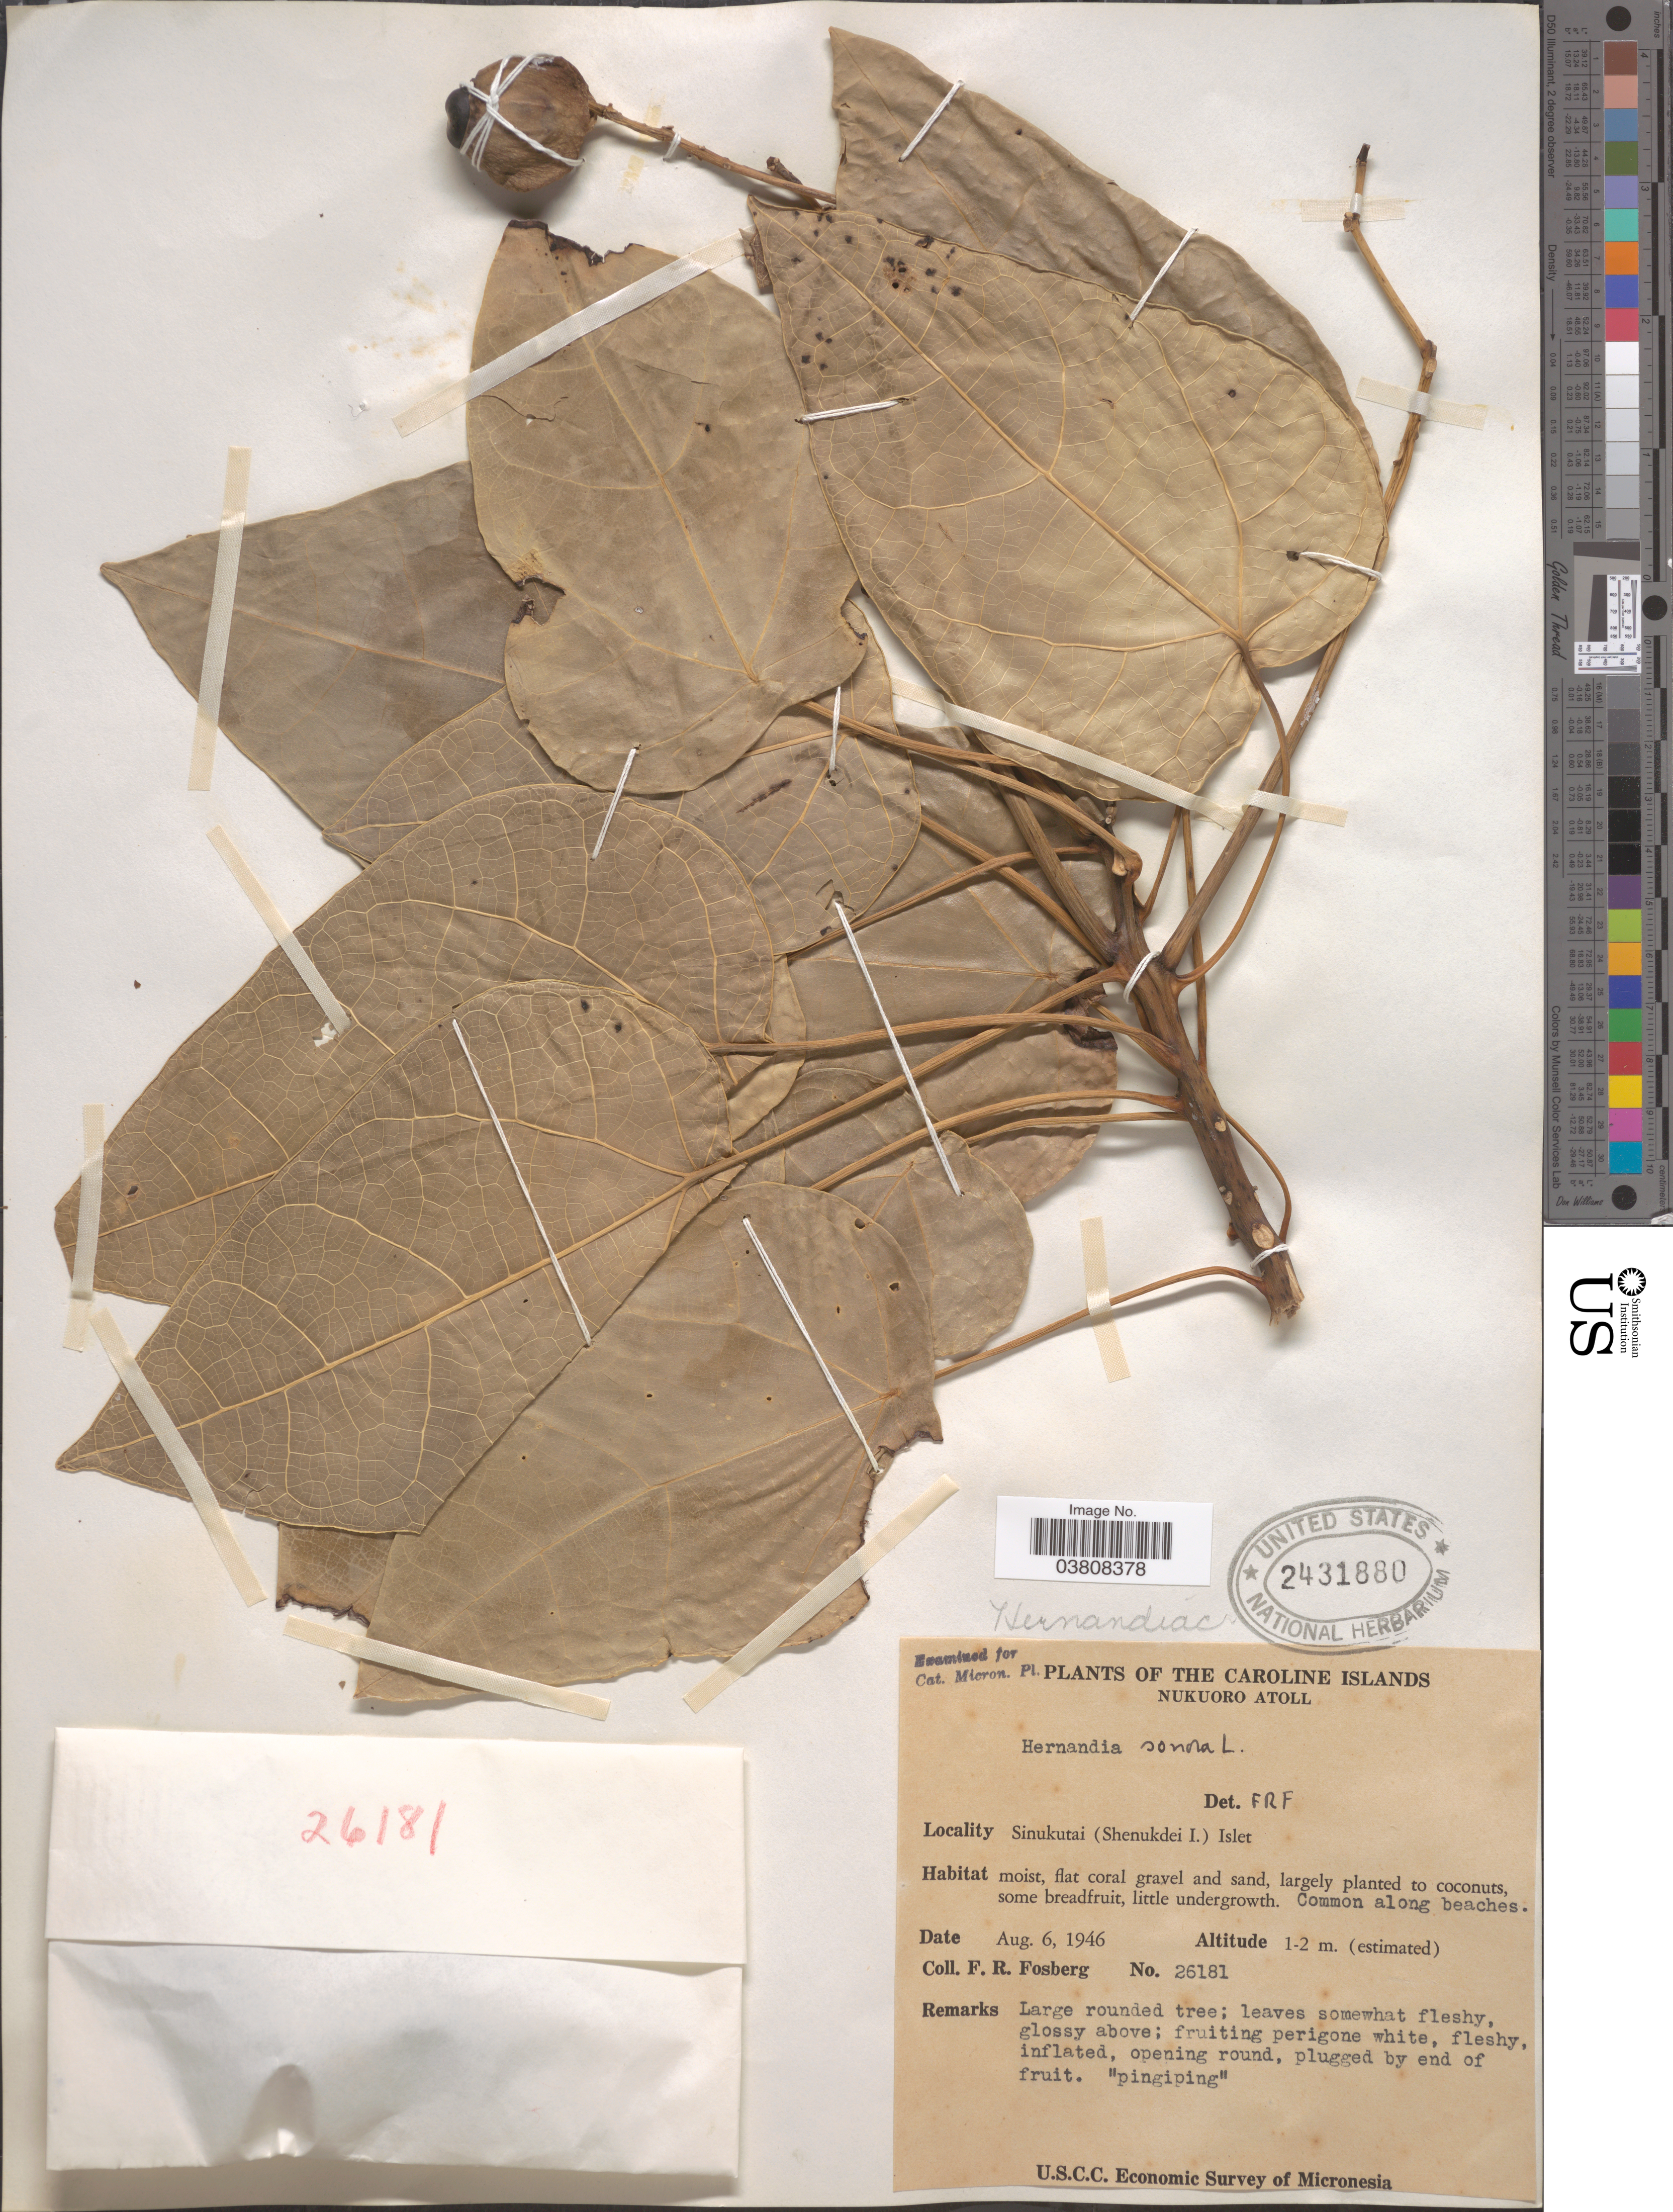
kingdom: Plantae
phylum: Tracheophyta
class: Magnoliopsida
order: Laurales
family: Hernandiaceae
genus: Hernandia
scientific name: Hernandia nymphaeifolia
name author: (C. Presl) Kubitzki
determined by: Strong, Mark T., (BOT), Smithsonian Institution - National Museum of Natural History (UNITED STATES)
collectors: F. R. Fosberg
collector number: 26181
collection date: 1946-08-06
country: Micronesia, Federated States of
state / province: Pohnpei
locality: Caroline Islands. Nukuoro Atoll. Sinukutai (Shenukdei I.) Islet.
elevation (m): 1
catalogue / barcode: US 2431880